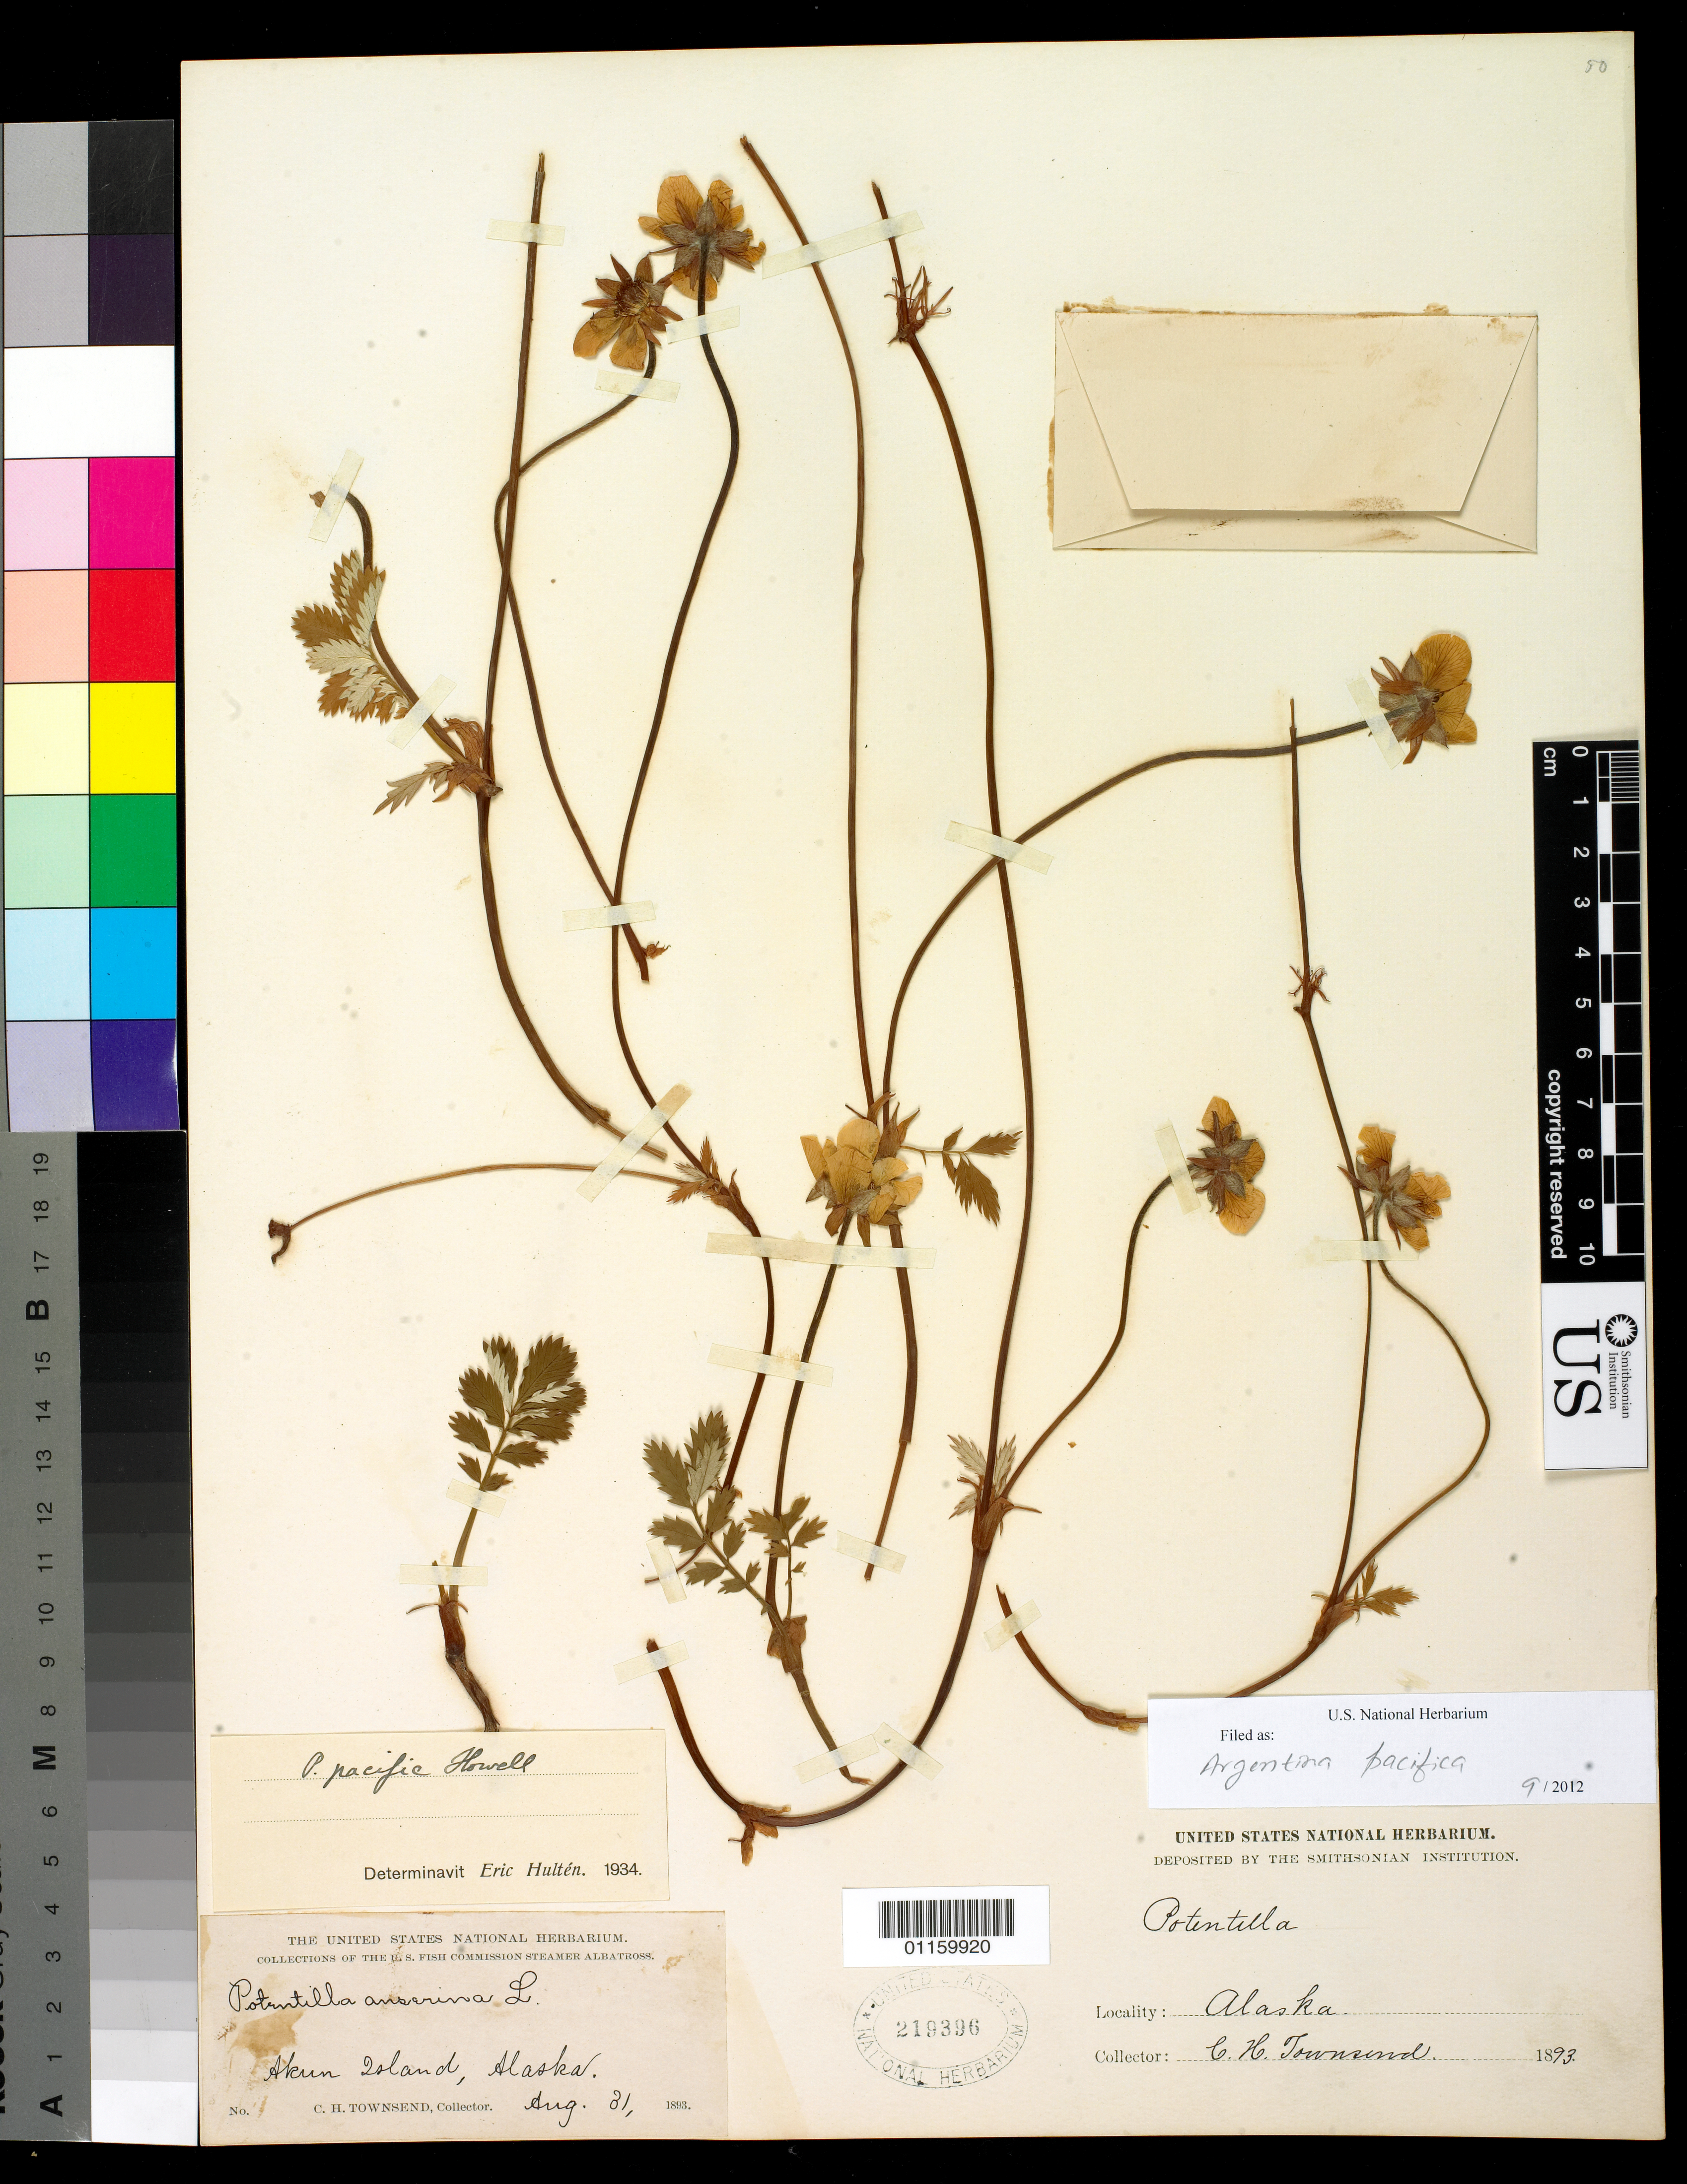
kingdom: Plantae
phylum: Tracheophyta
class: Magnoliopsida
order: Rosales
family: Rosaceae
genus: Argentina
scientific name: Argentina subarctica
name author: Rydb.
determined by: Strong, Mark T., (BOT), Smithsonian Institution - National Museum of Natural History (UNITED STATES)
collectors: C. H. Townsend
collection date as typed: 31 Aug 1893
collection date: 1893-08-31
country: United States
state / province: Alaska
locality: Akun Island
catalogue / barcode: US 219396